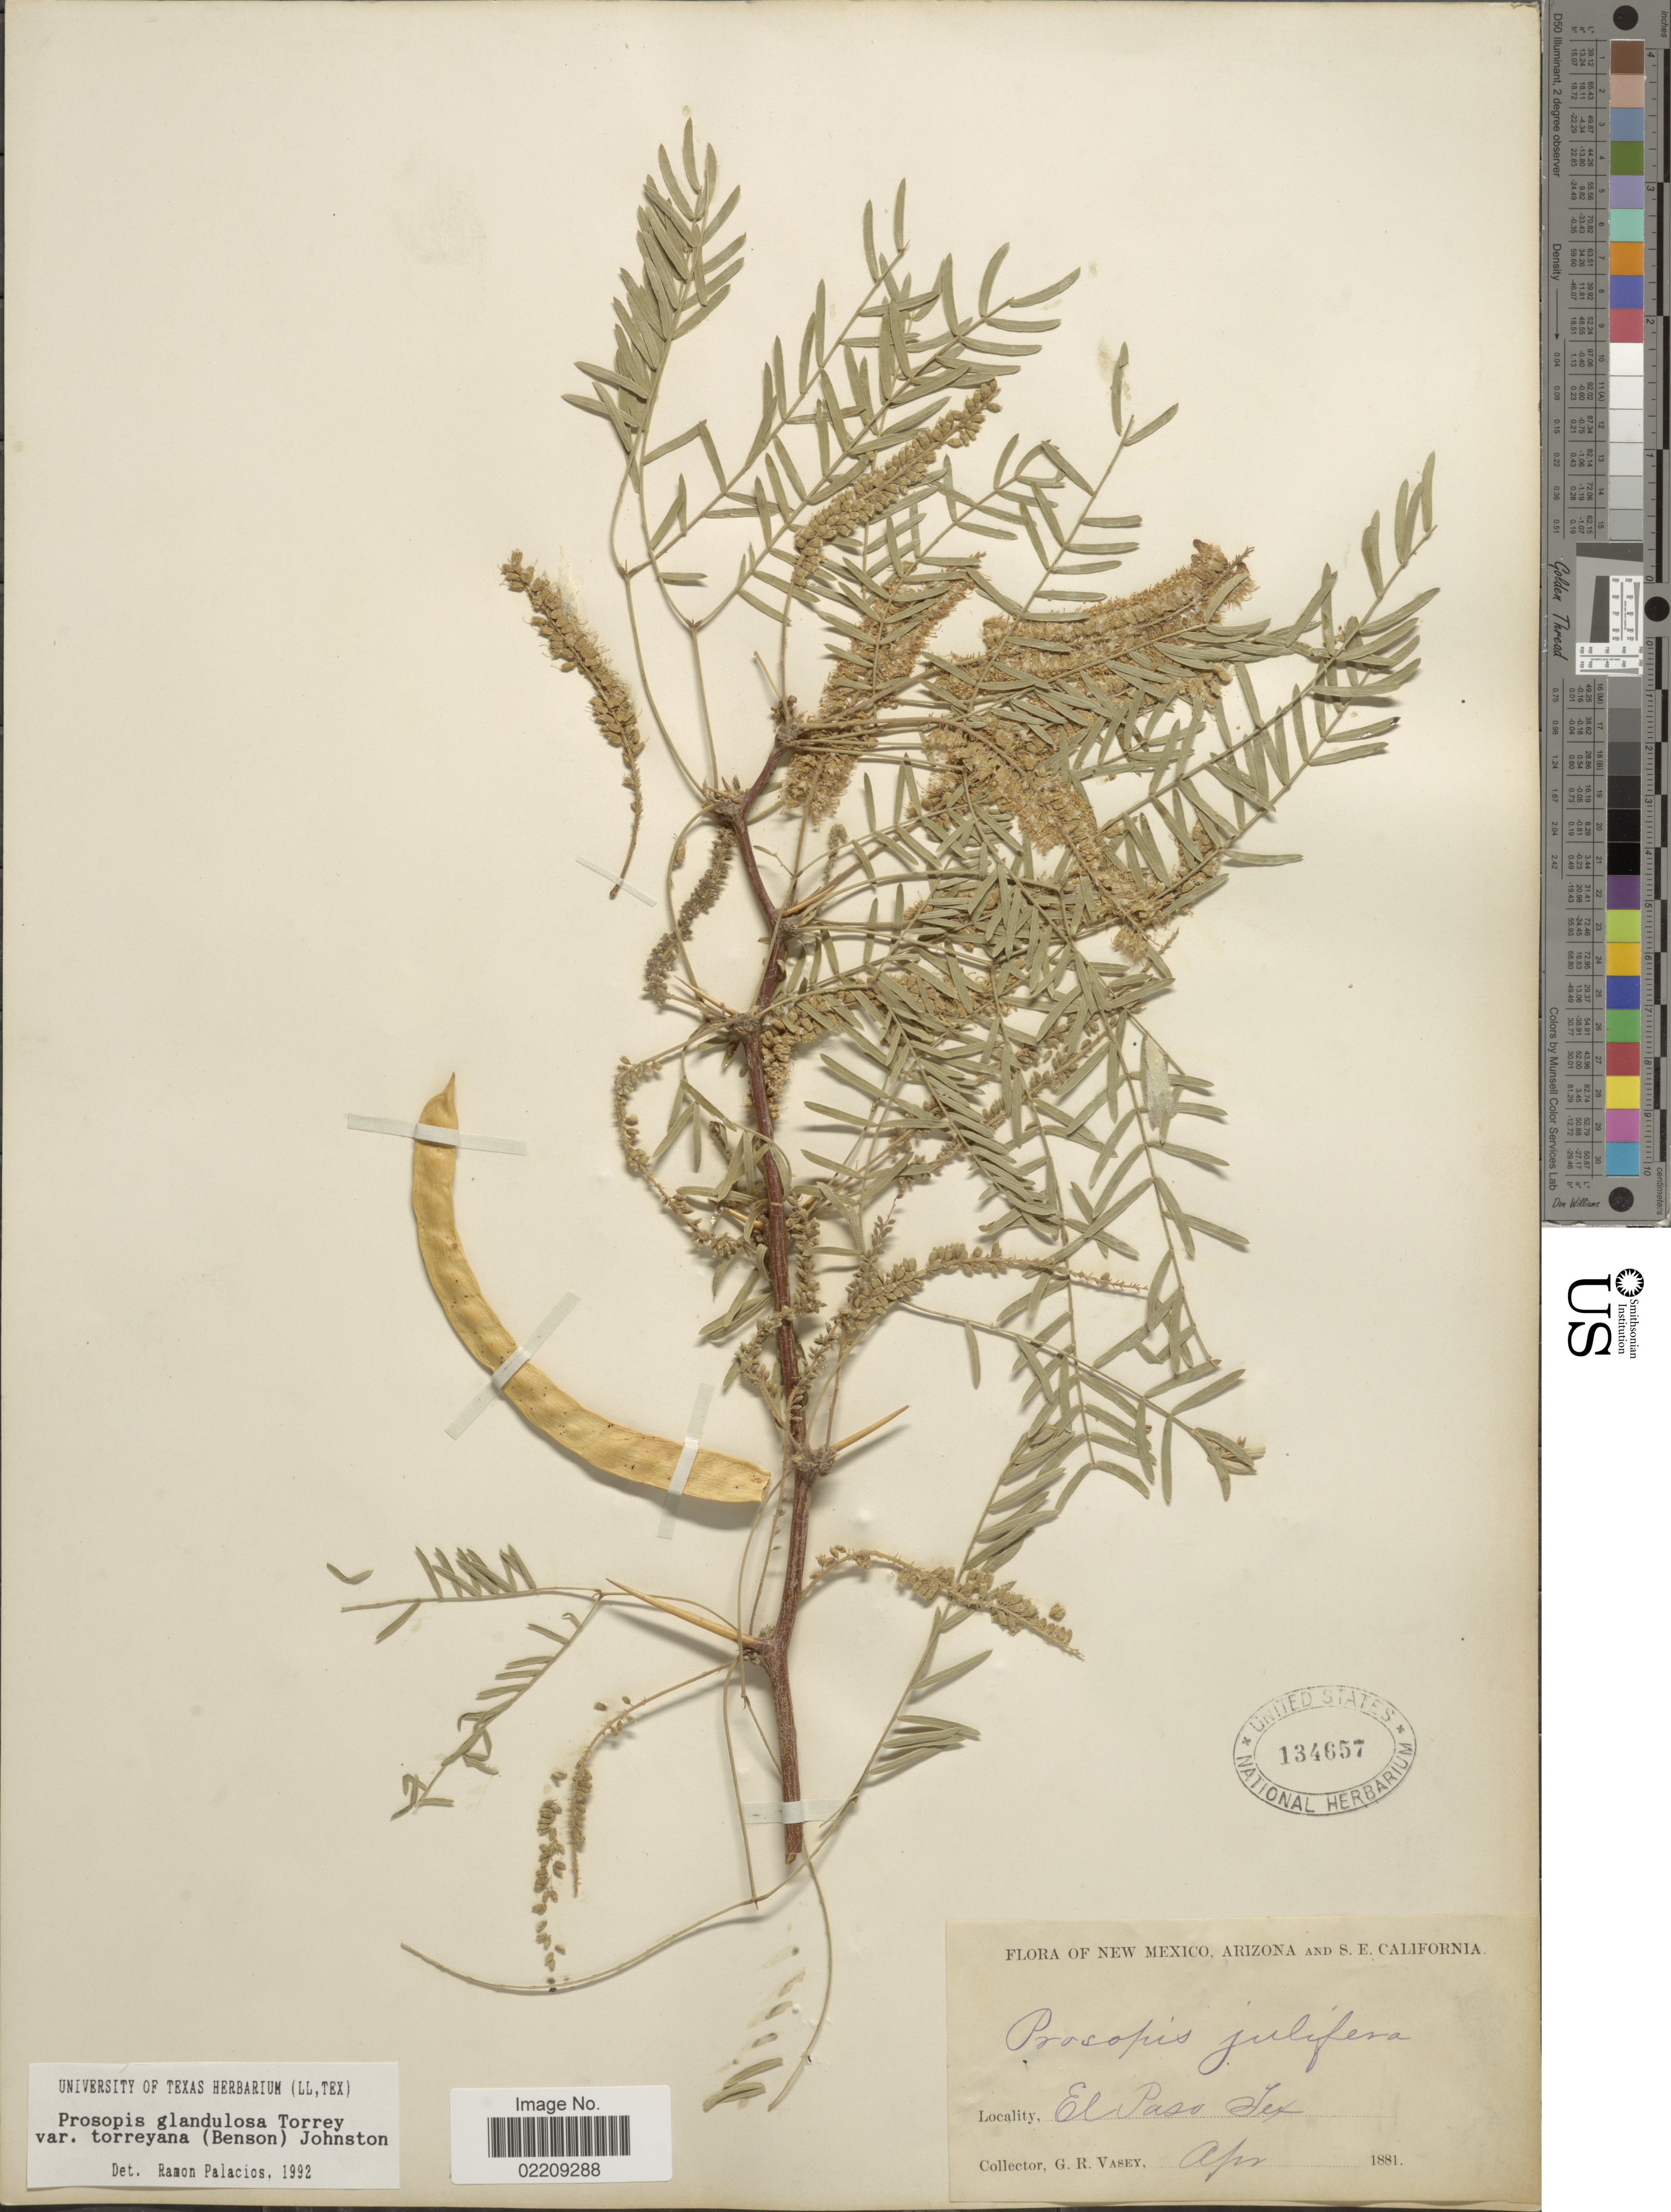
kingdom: Plantae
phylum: Tracheophyta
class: Magnoliopsida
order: Fabales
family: Fabaceae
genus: Neltuma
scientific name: Neltuma odorata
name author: (Torr. & Frém.) C. E. Hughes & G.P. Lewis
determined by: Strong, Mark T., (BOT), Smithsonian Institution - National Museum of Natural History (UNITED STATES)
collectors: G. R. Vasey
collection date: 1881-04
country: United States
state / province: Texas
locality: El Paso.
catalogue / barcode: US 134657